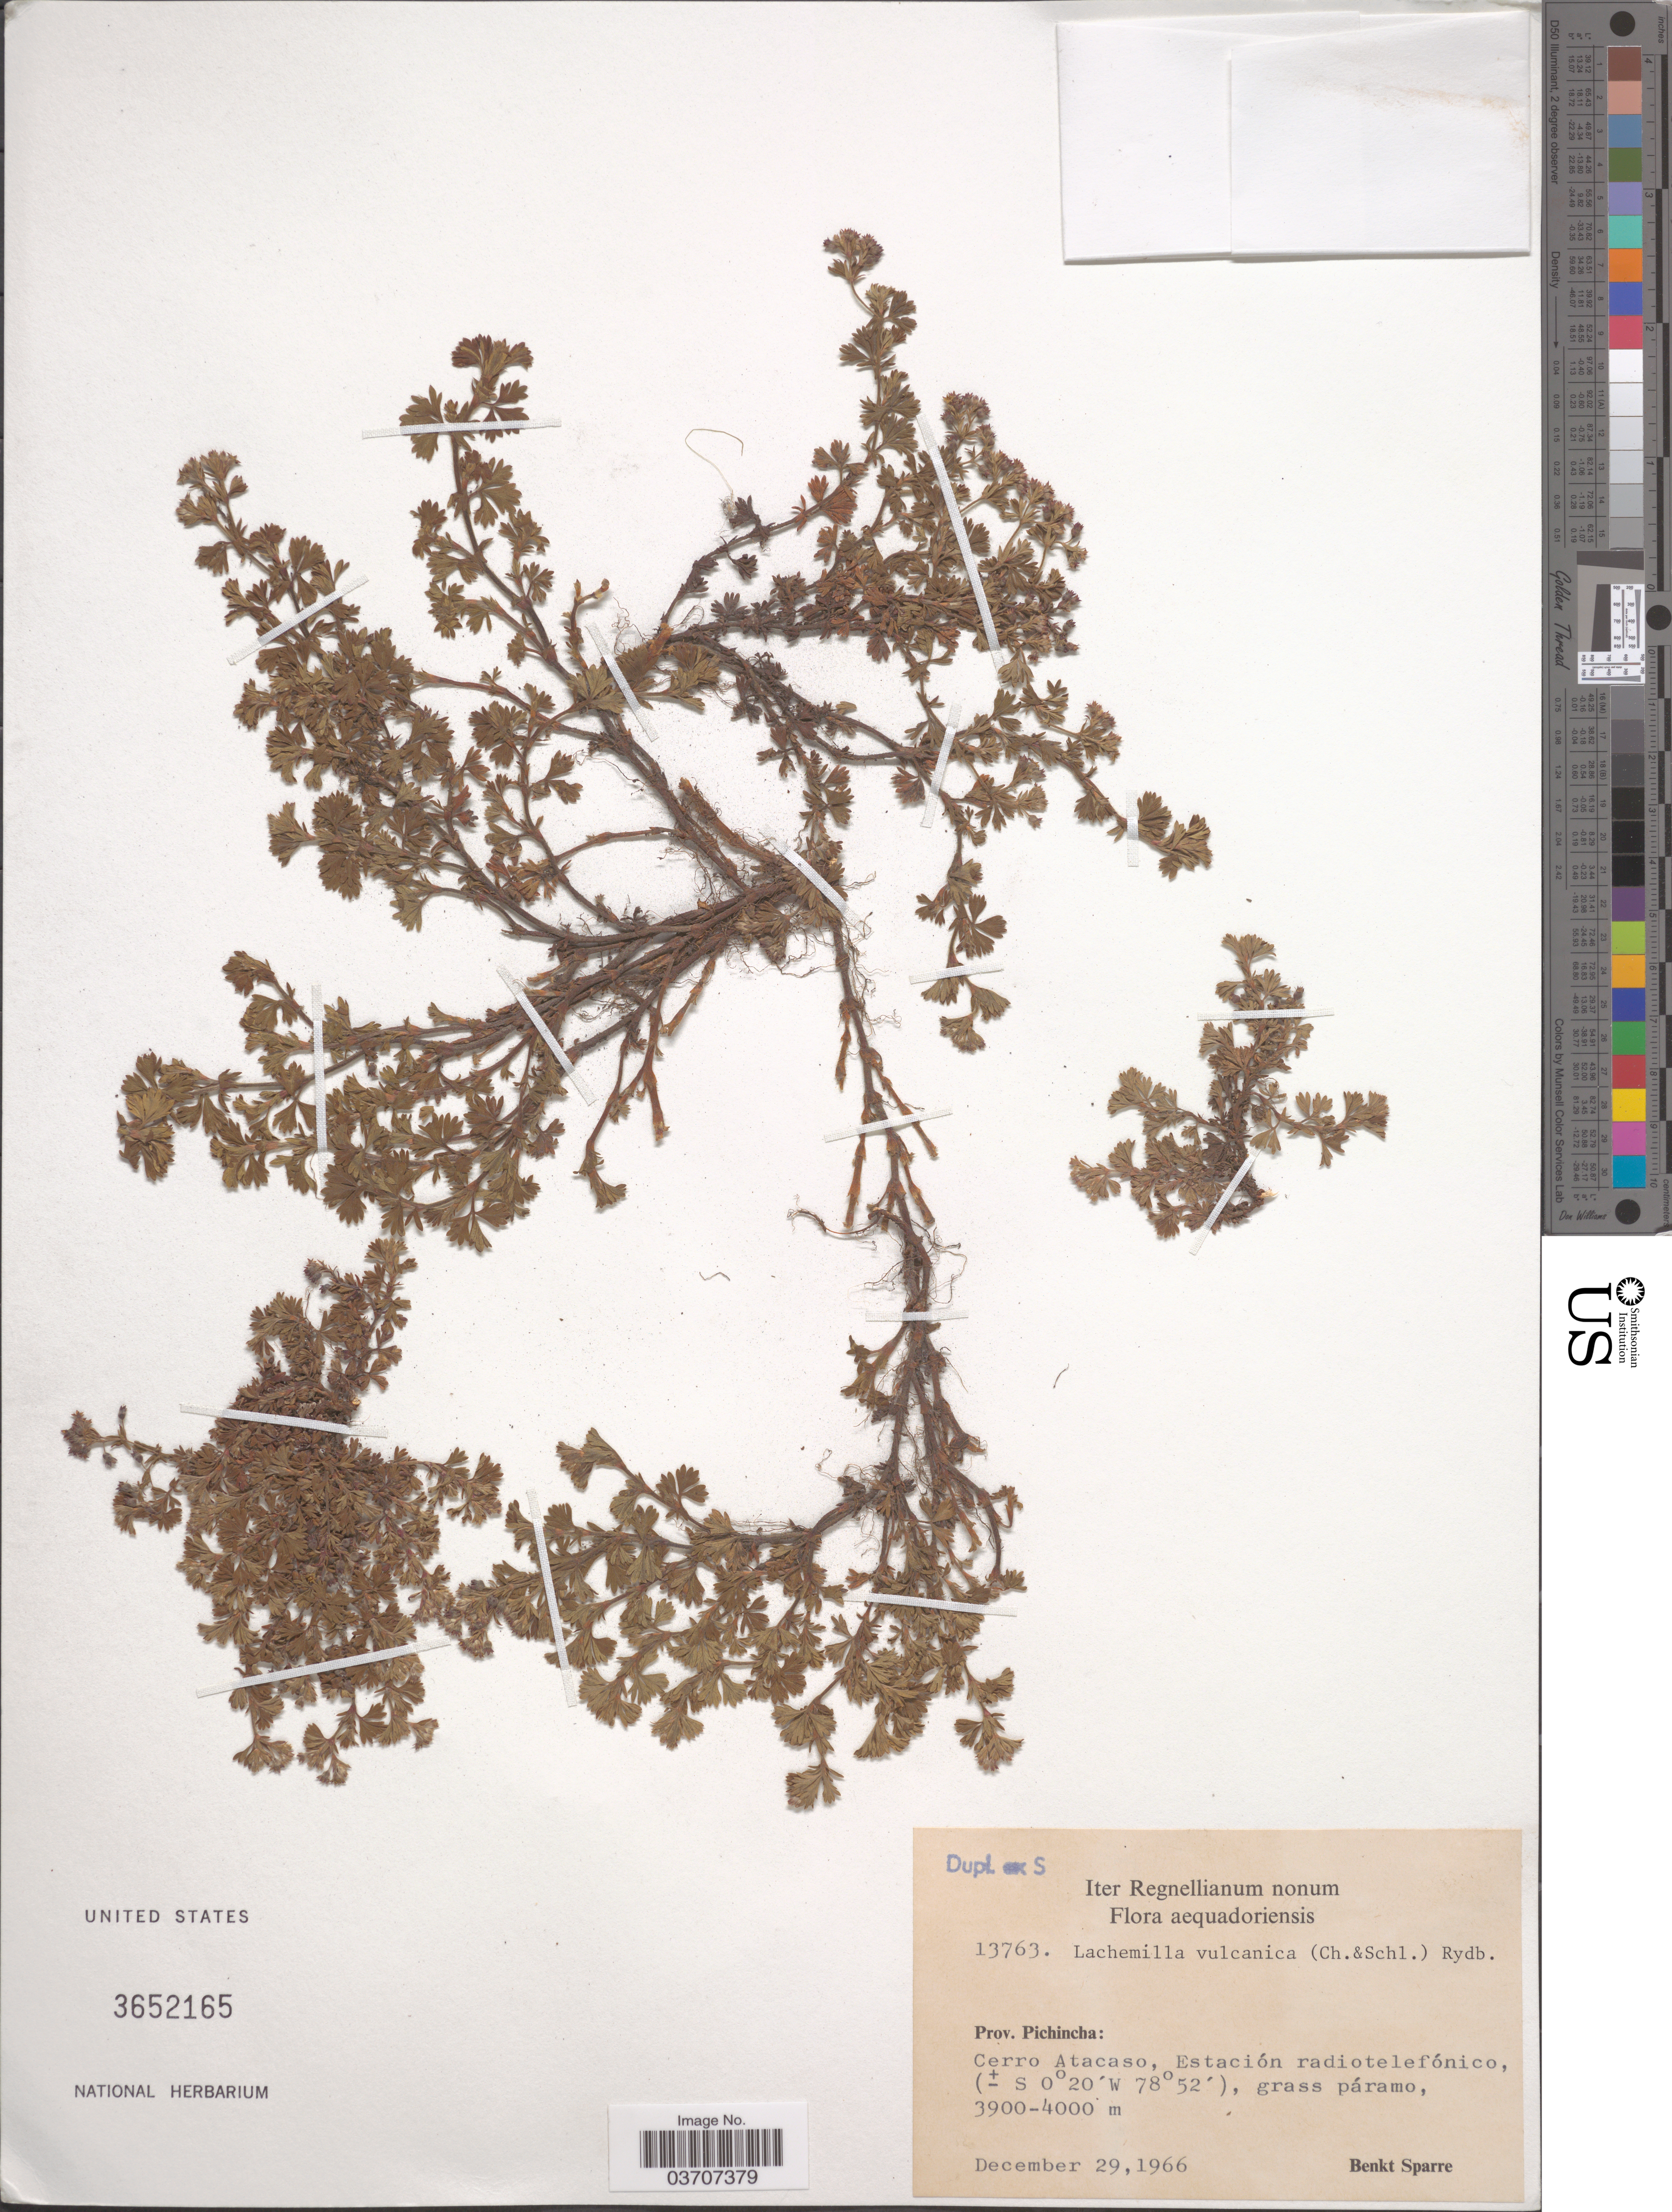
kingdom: Plantae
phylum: Tracheophyta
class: Magnoliopsida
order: Rosales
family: Rosaceae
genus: Lachemilla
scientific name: Lachemilla vulcanica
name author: (Cham. & Schltdl.) Rydb.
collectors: B. Sparre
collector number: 13763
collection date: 1966-12-29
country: Ecuador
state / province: Pichincha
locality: Cerro Atacaso, Estación radiotelefónico.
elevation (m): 3900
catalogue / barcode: US 3652165